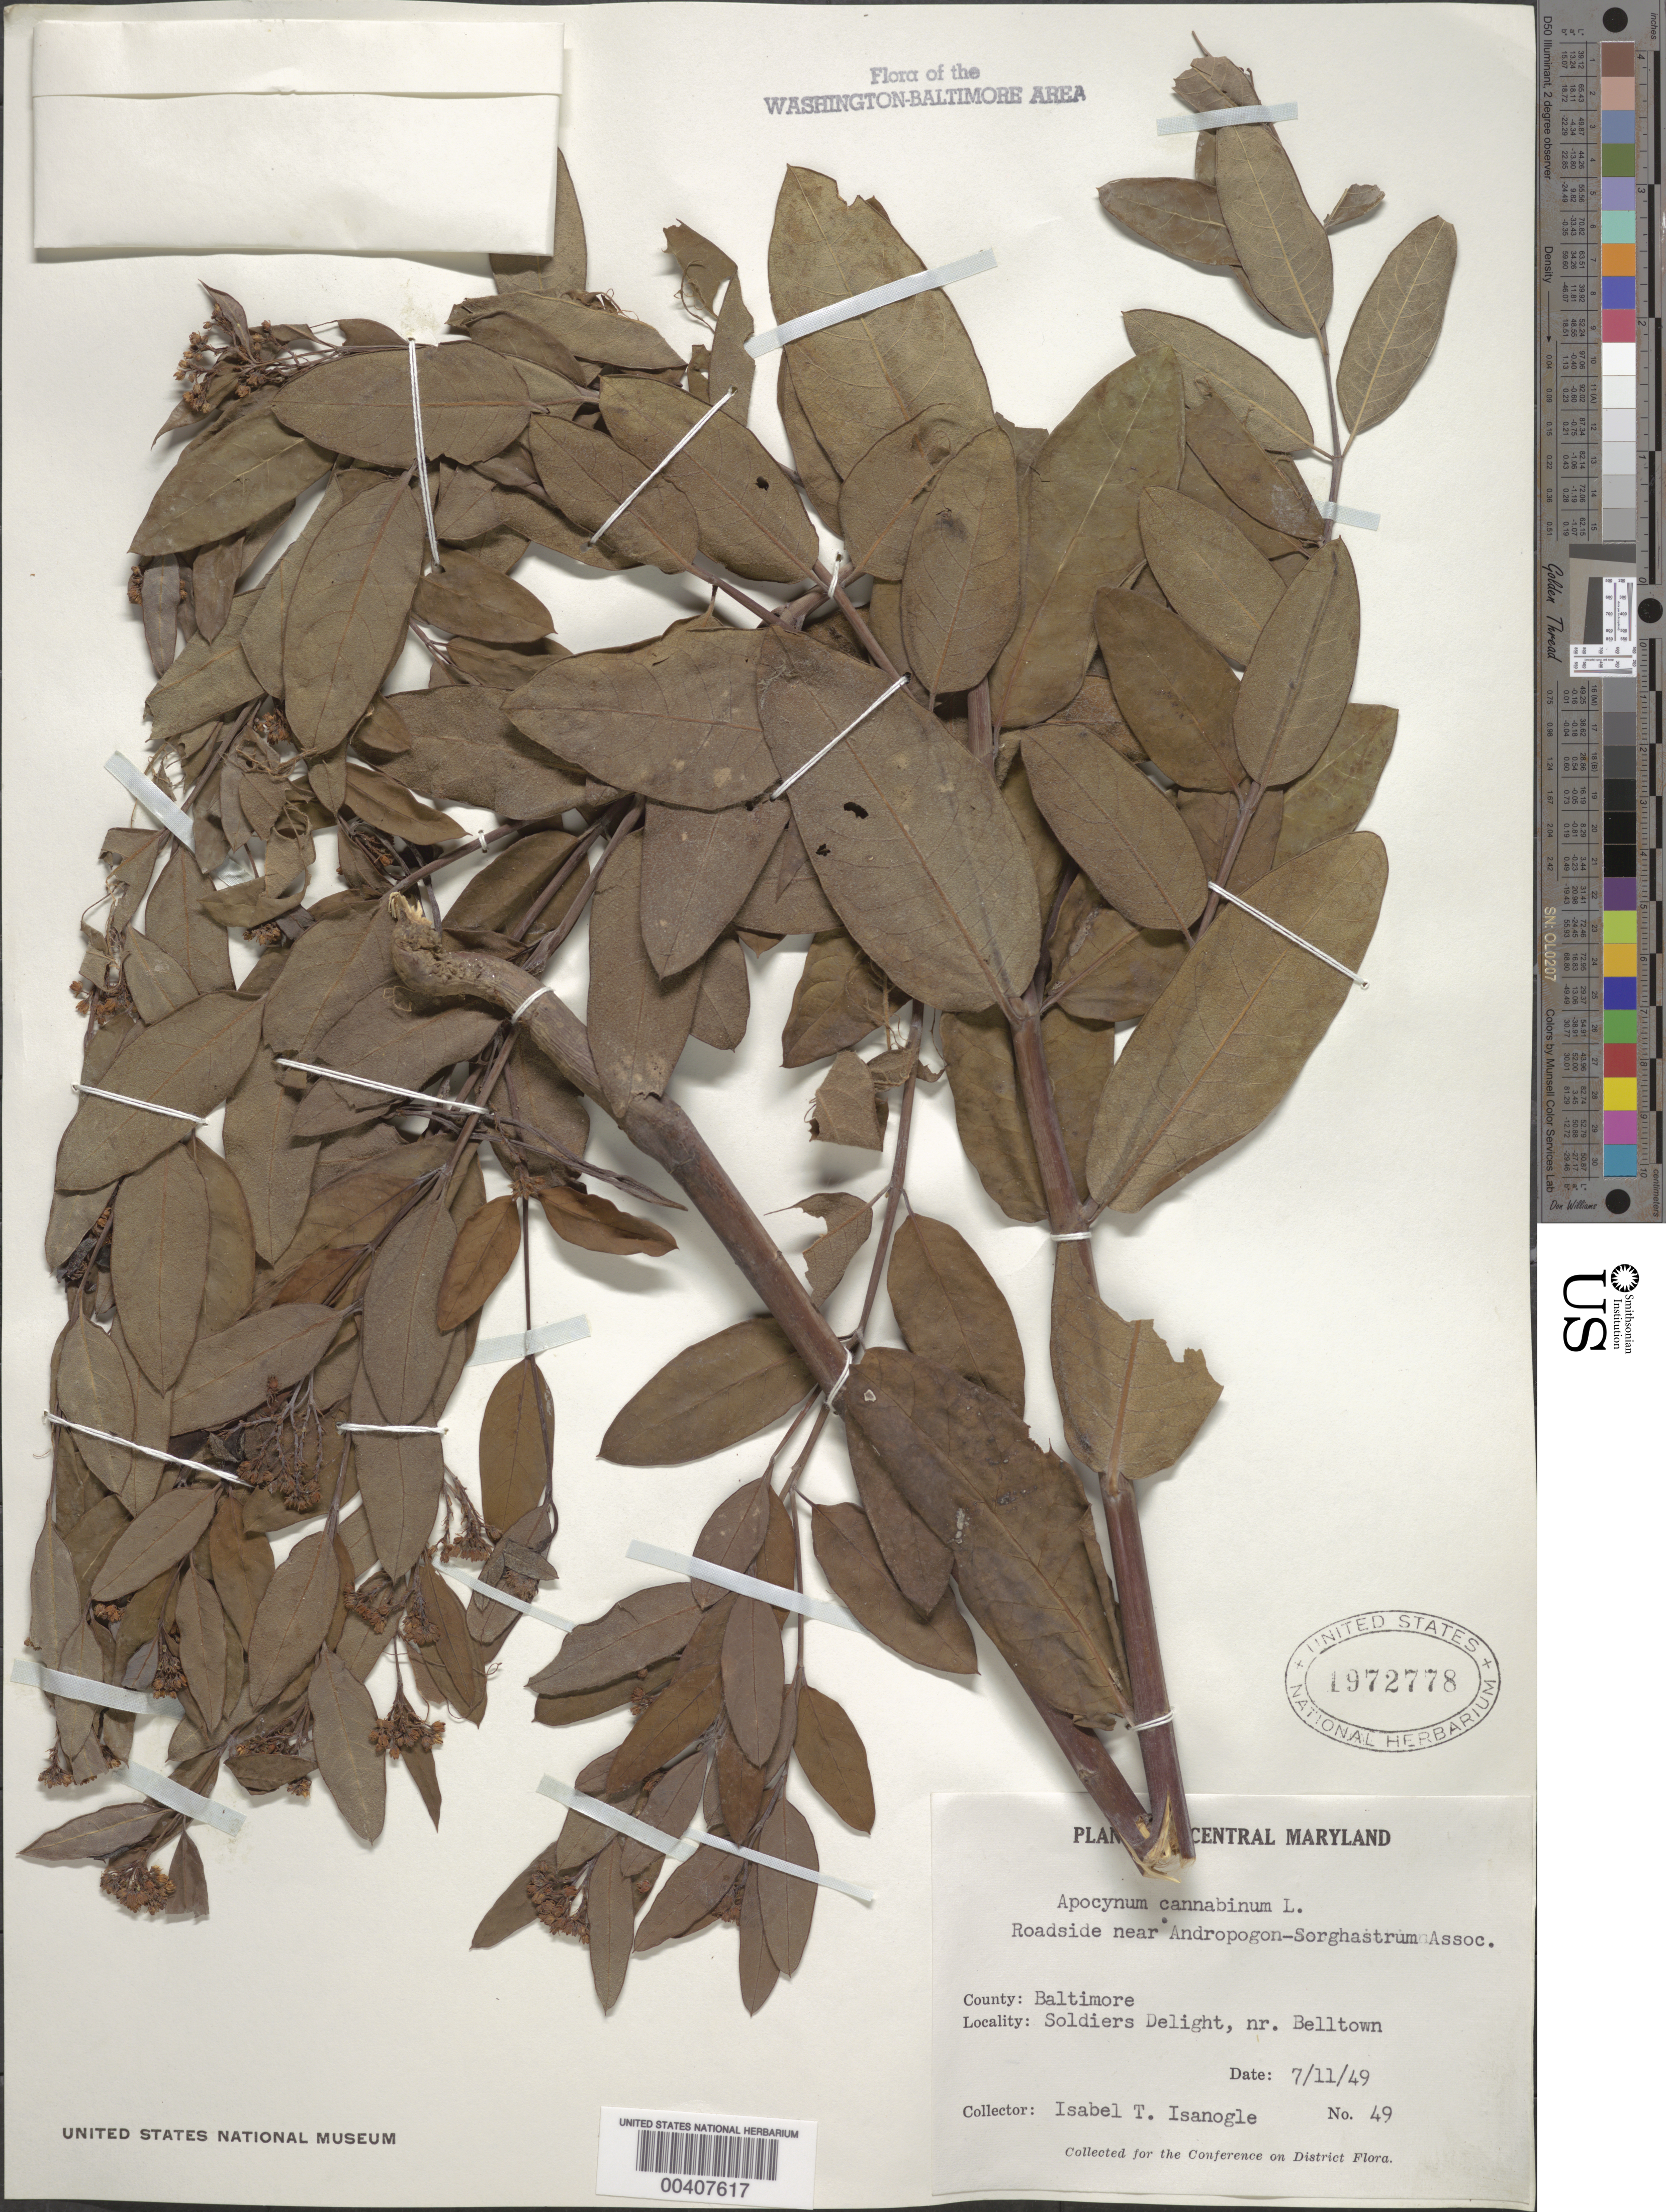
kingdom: Plantae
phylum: Tracheophyta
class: Magnoliopsida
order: Gentianales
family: Apocynaceae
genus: Apocynum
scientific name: Apocynum cannabinum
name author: L.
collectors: I. Isanogle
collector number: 49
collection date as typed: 11 Jul 1949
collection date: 1949-07-11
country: United States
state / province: Maryland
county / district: Baltimore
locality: Soldiers Delight near Belltown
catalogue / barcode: US 1972778